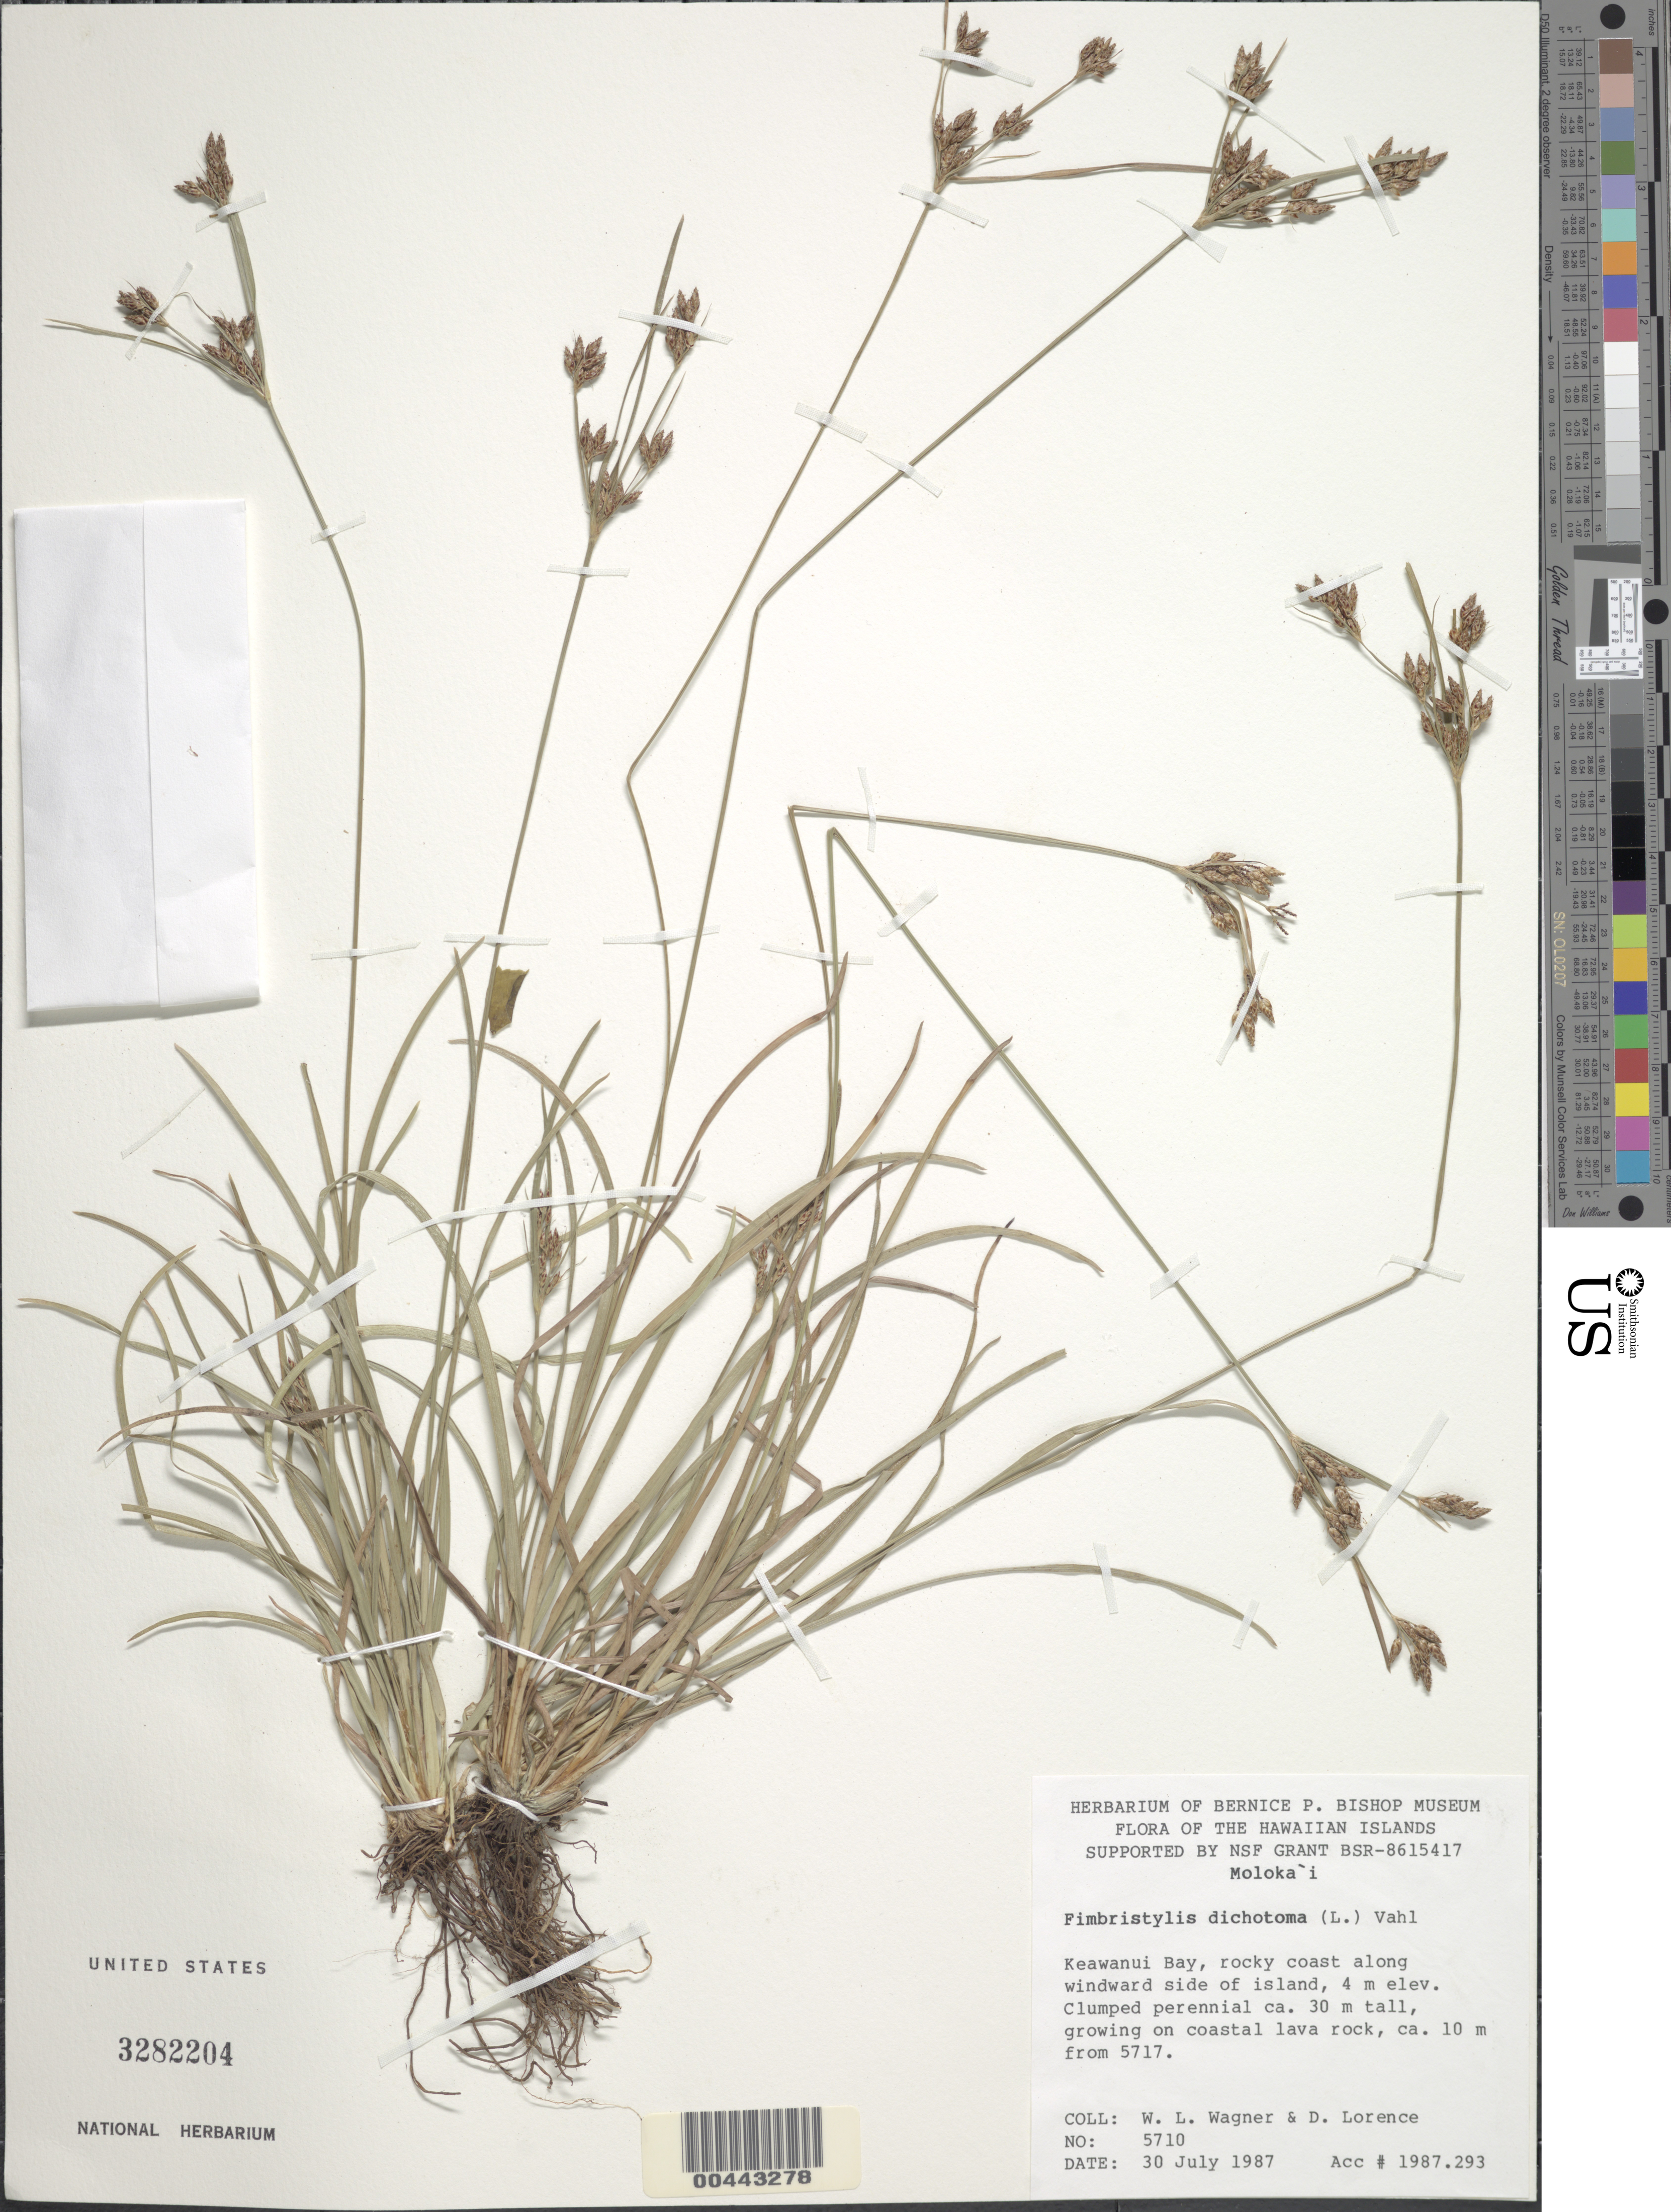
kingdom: Plantae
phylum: Tracheophyta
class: Liliopsida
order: Poales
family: Cyperaceae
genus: Fimbristylis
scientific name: Fimbristylis dichotoma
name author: (L.) Vahl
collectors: W. L. Wagner & D. Lorence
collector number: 5710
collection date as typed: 30 Jul 1987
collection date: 1987-07-30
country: United States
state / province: Hawaii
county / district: Maui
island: Moloka'i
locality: Keawanui Bay, coast along windward side of island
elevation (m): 4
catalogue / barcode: US 3282204